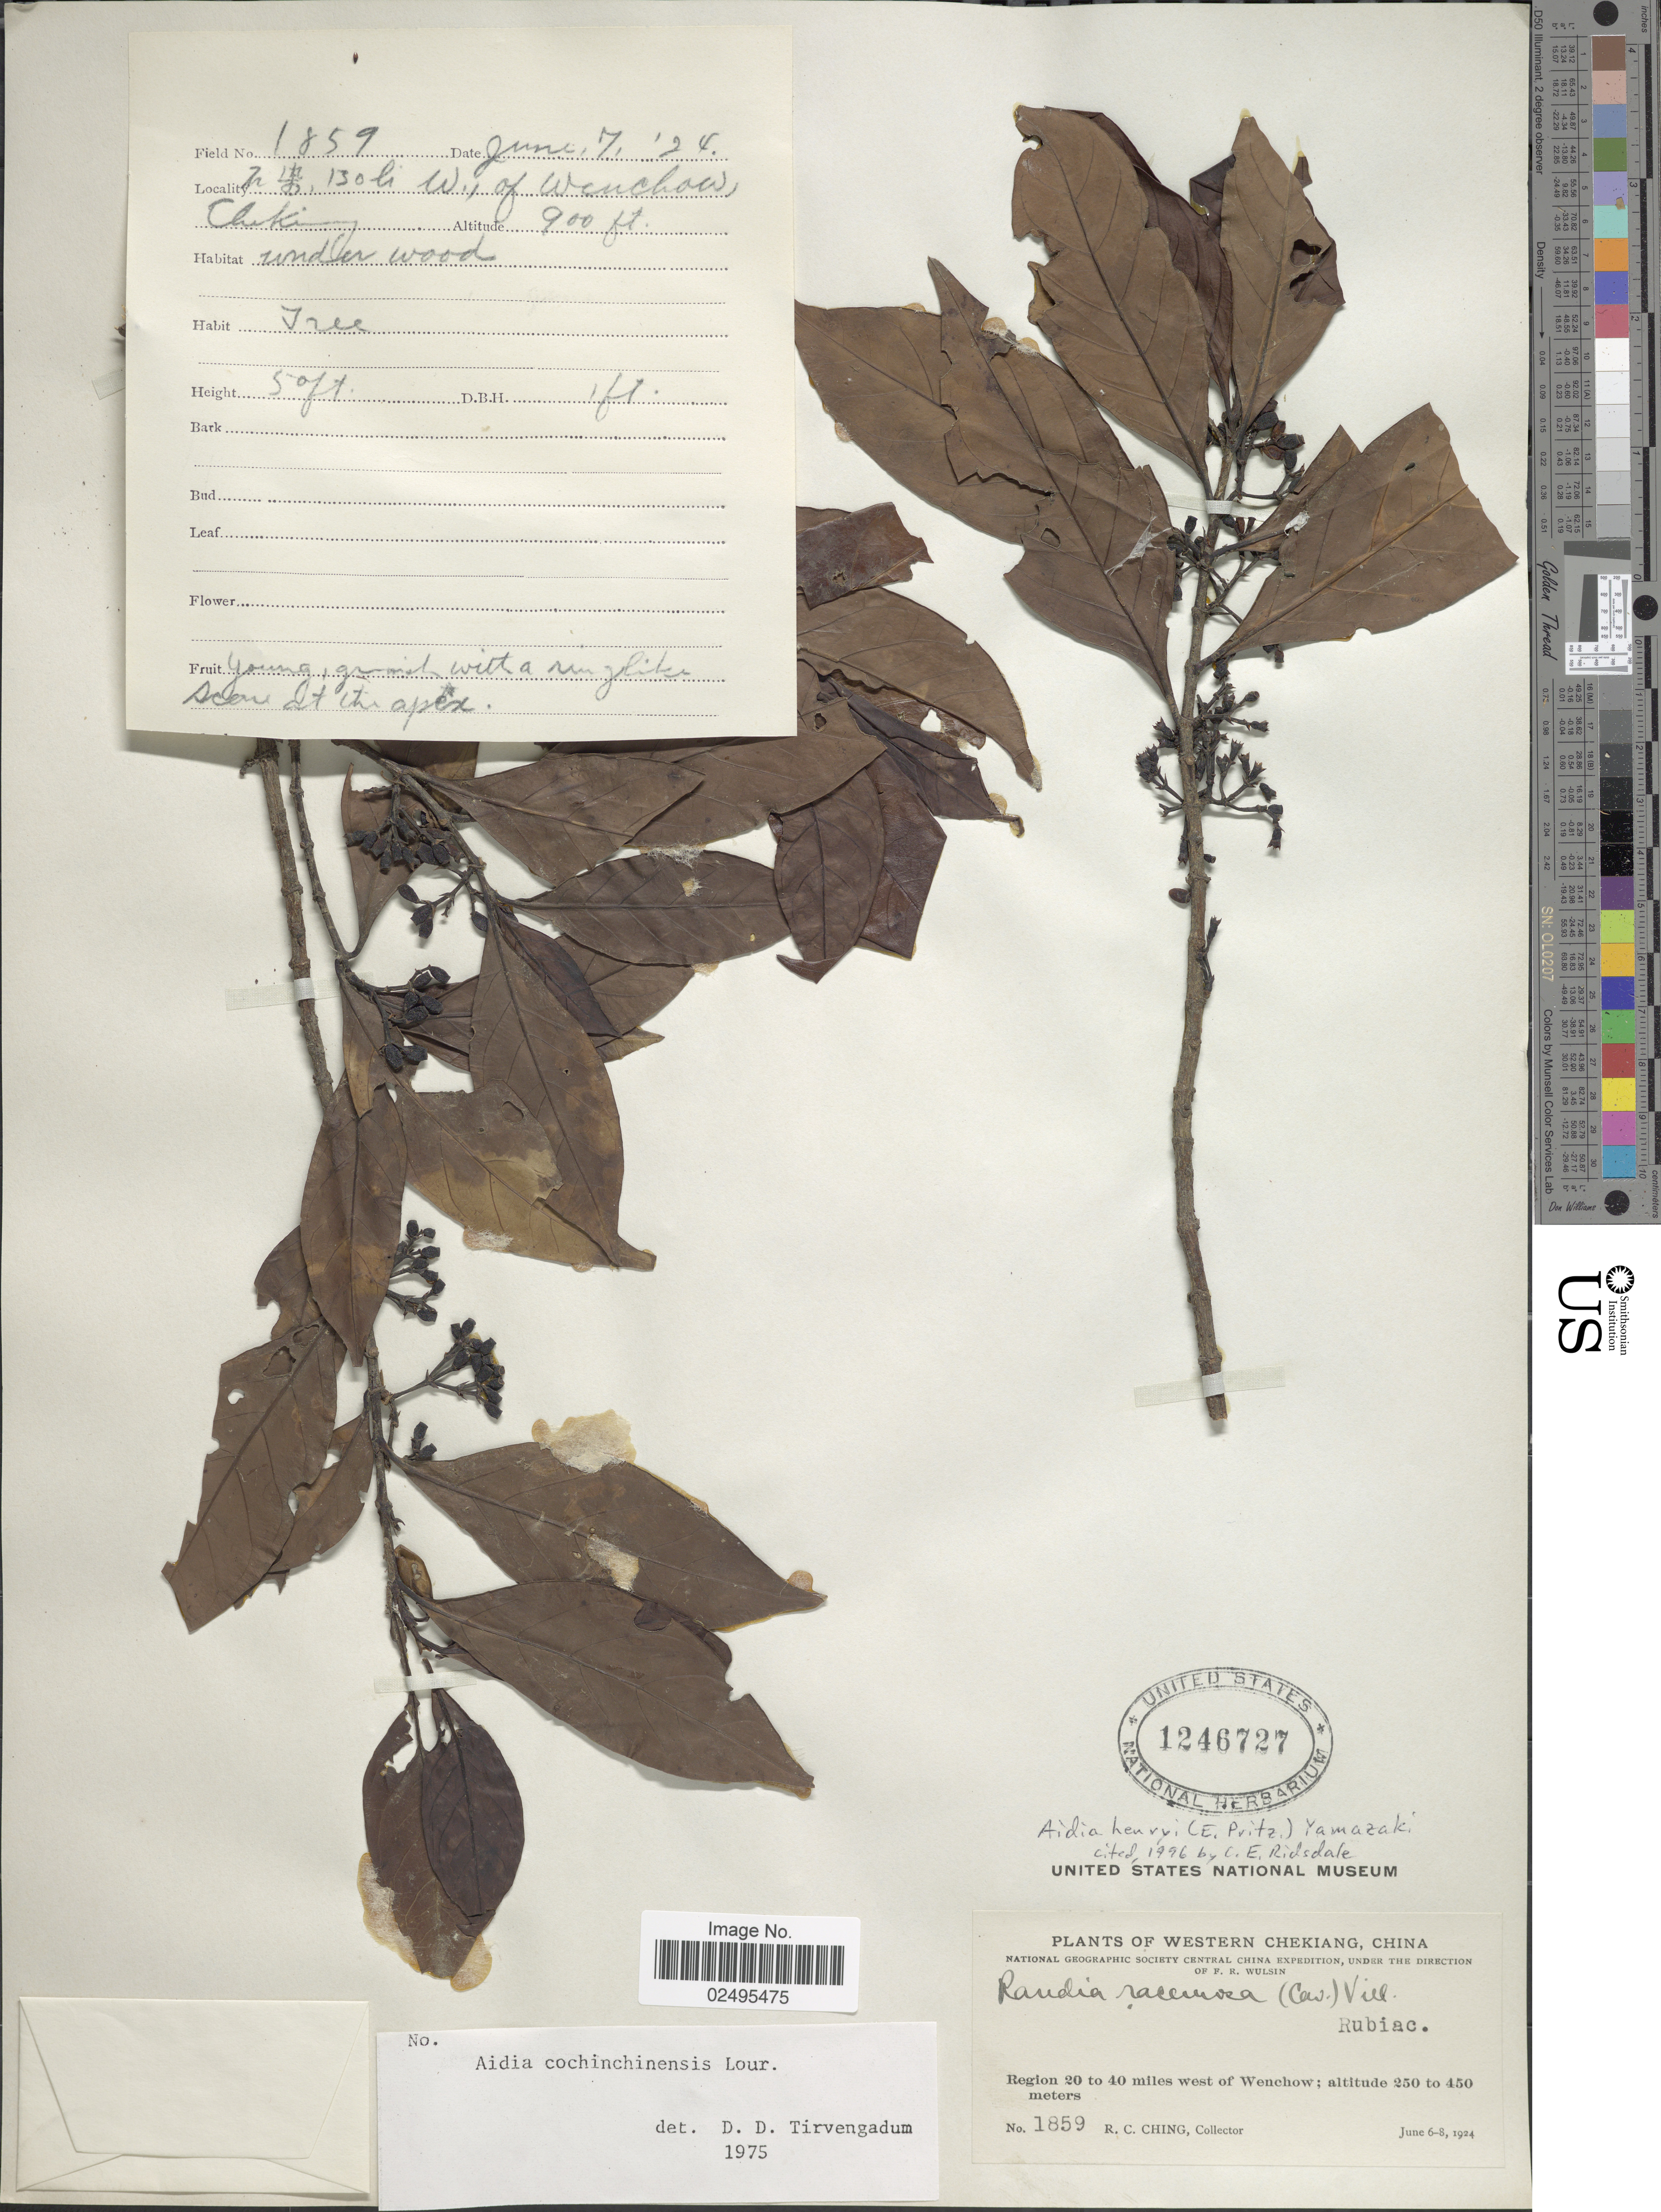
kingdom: Plantae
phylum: Tracheophyta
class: Magnoliopsida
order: Gentianales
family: Rubiaceae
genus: Aidia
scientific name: Aidia henryi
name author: (E. Pritz.) T. Yamaz.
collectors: R. C. Ching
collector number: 1859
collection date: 1924-06-07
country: China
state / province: Zhejiang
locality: Western Chekiang, Region 20 to 40 miles west of Wenchow, 130 k. W. of Guadalupe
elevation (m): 274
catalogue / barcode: US 1246727